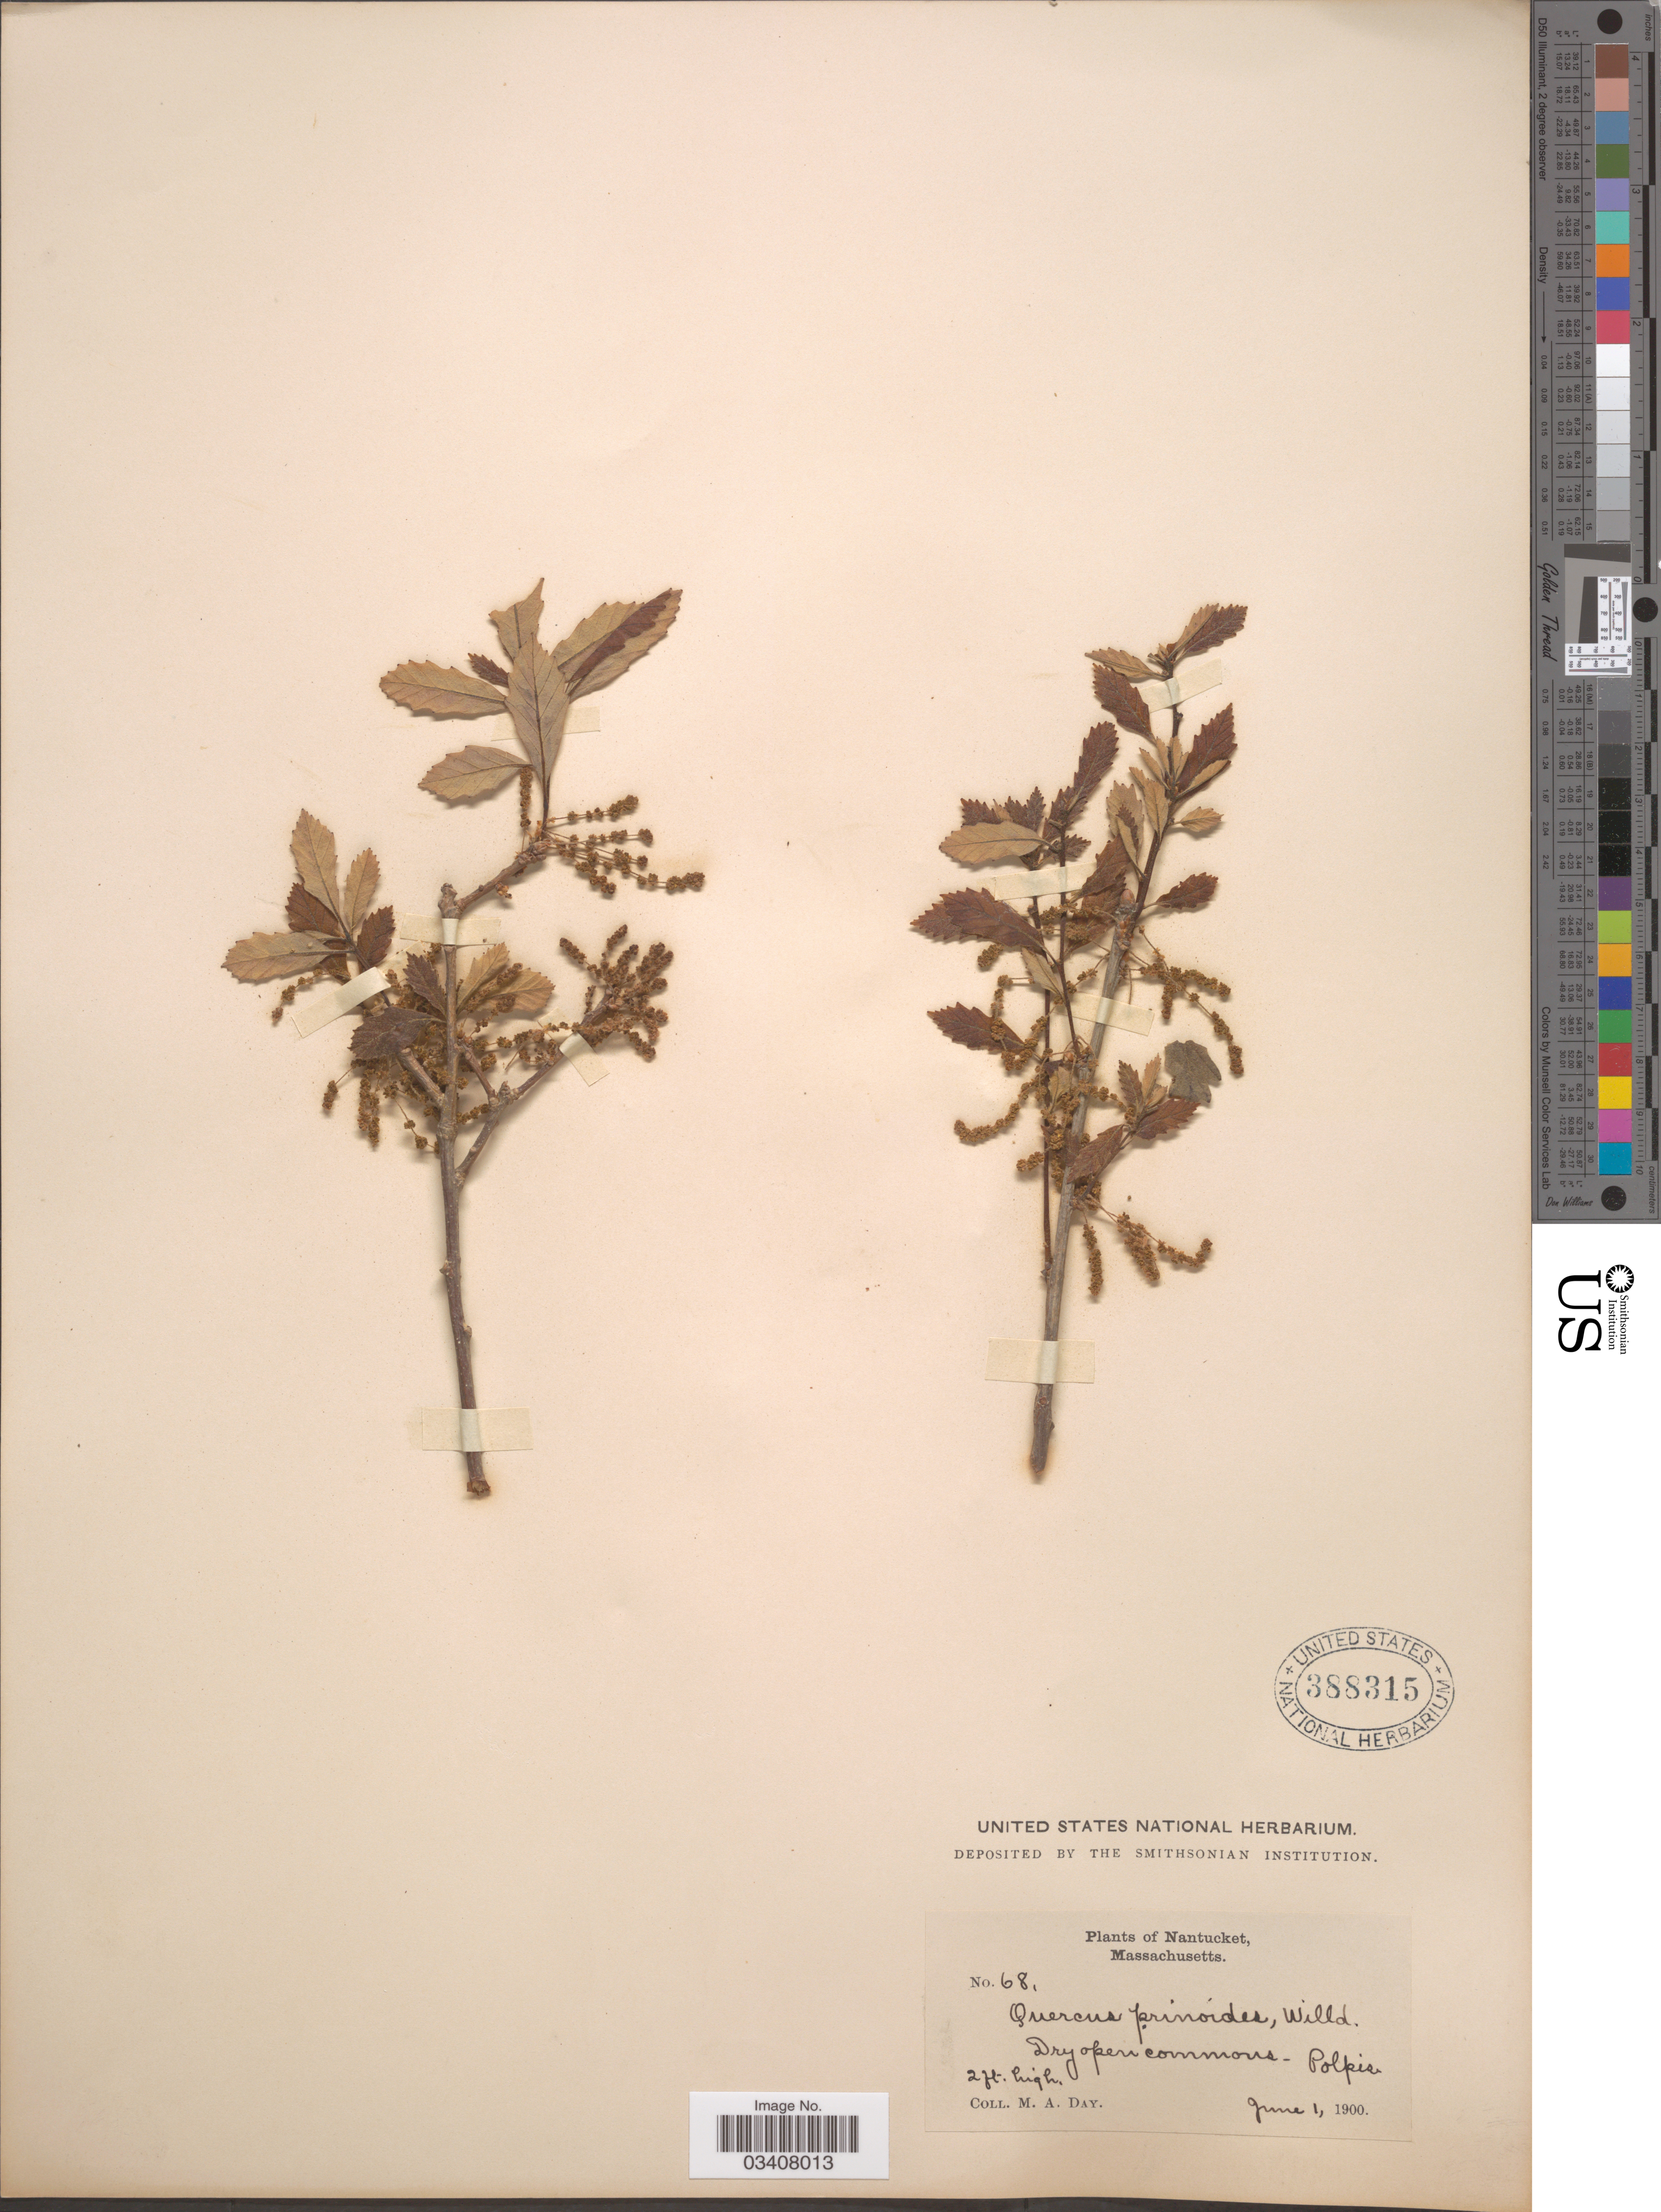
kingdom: Plantae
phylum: Tracheophyta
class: Magnoliopsida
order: Fagales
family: Fagaceae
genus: Quercus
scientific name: Quercus prinoides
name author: Willd.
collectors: M. Day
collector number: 68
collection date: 1900-06-01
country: United States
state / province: Massachusetts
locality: Nantucket. Polpis.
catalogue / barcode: US 388315